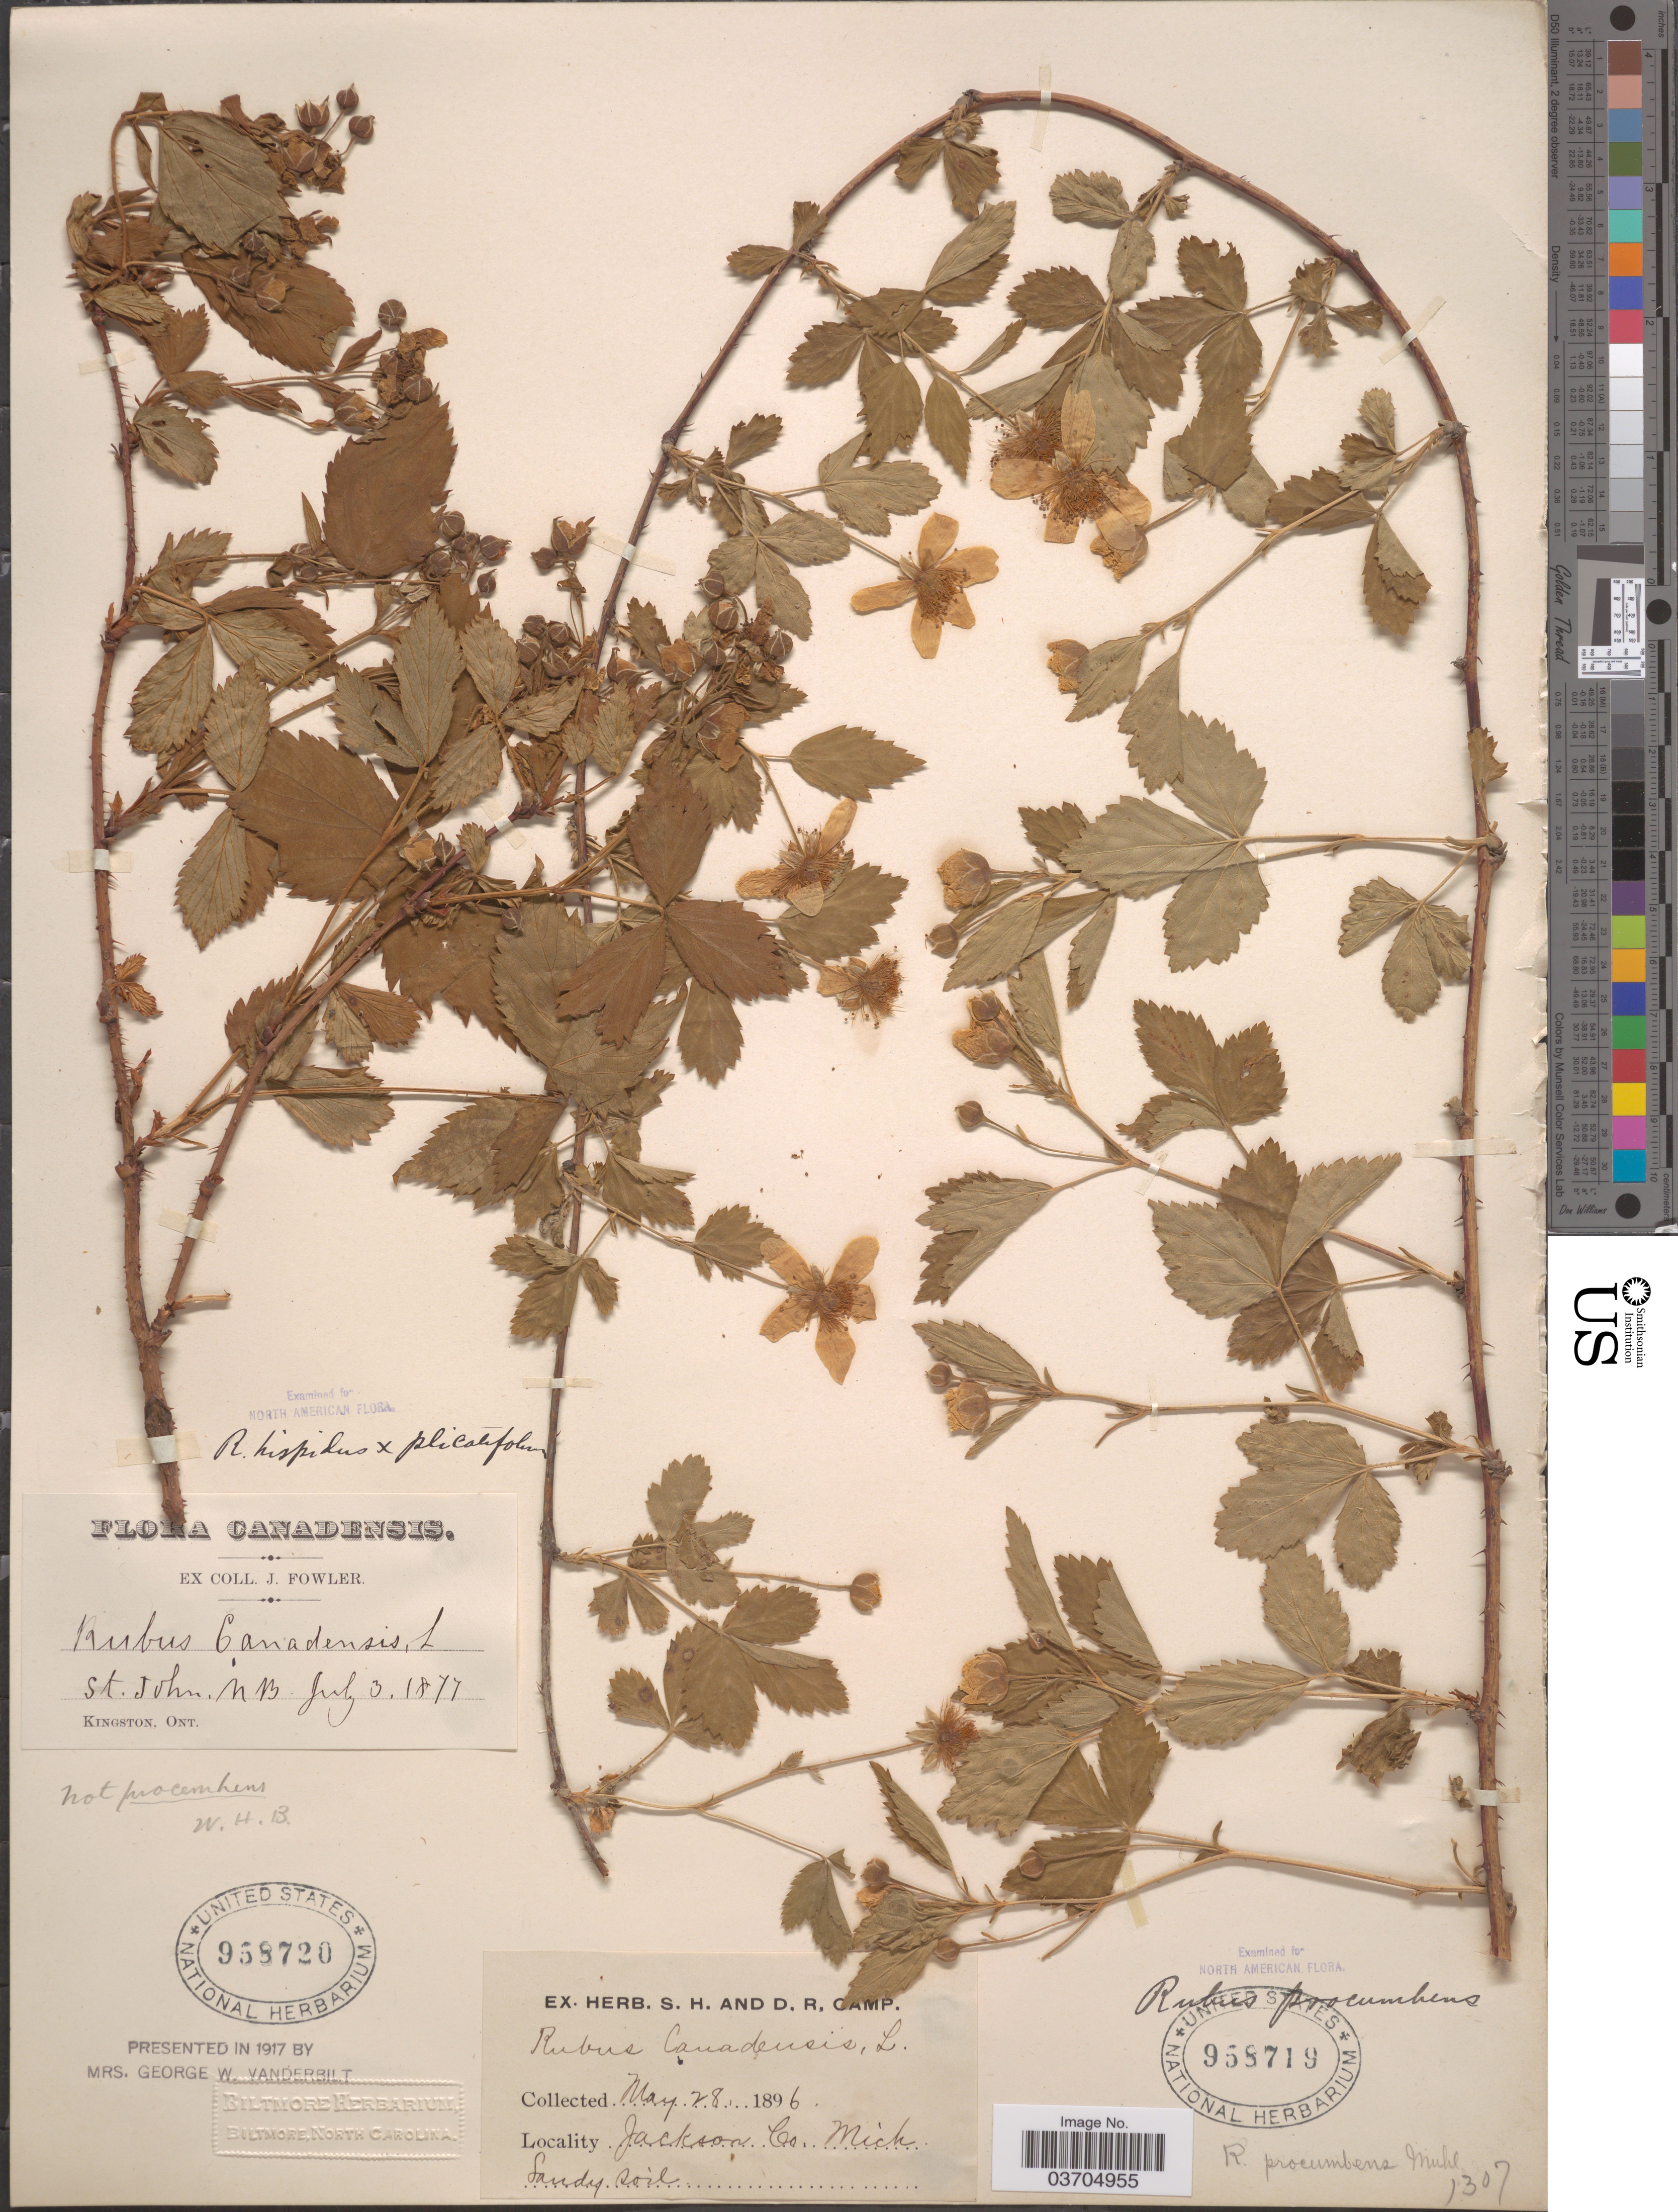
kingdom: Plantae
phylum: Tracheophyta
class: Magnoliopsida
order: Rosales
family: Rosaceae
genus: Rubus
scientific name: Rubus procumbens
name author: Muhl.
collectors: J. Fowler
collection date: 1877-07-03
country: Canada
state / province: New Brunswick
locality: St. John. Kingston, Ont. [unsure placement]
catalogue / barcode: US 958720-2